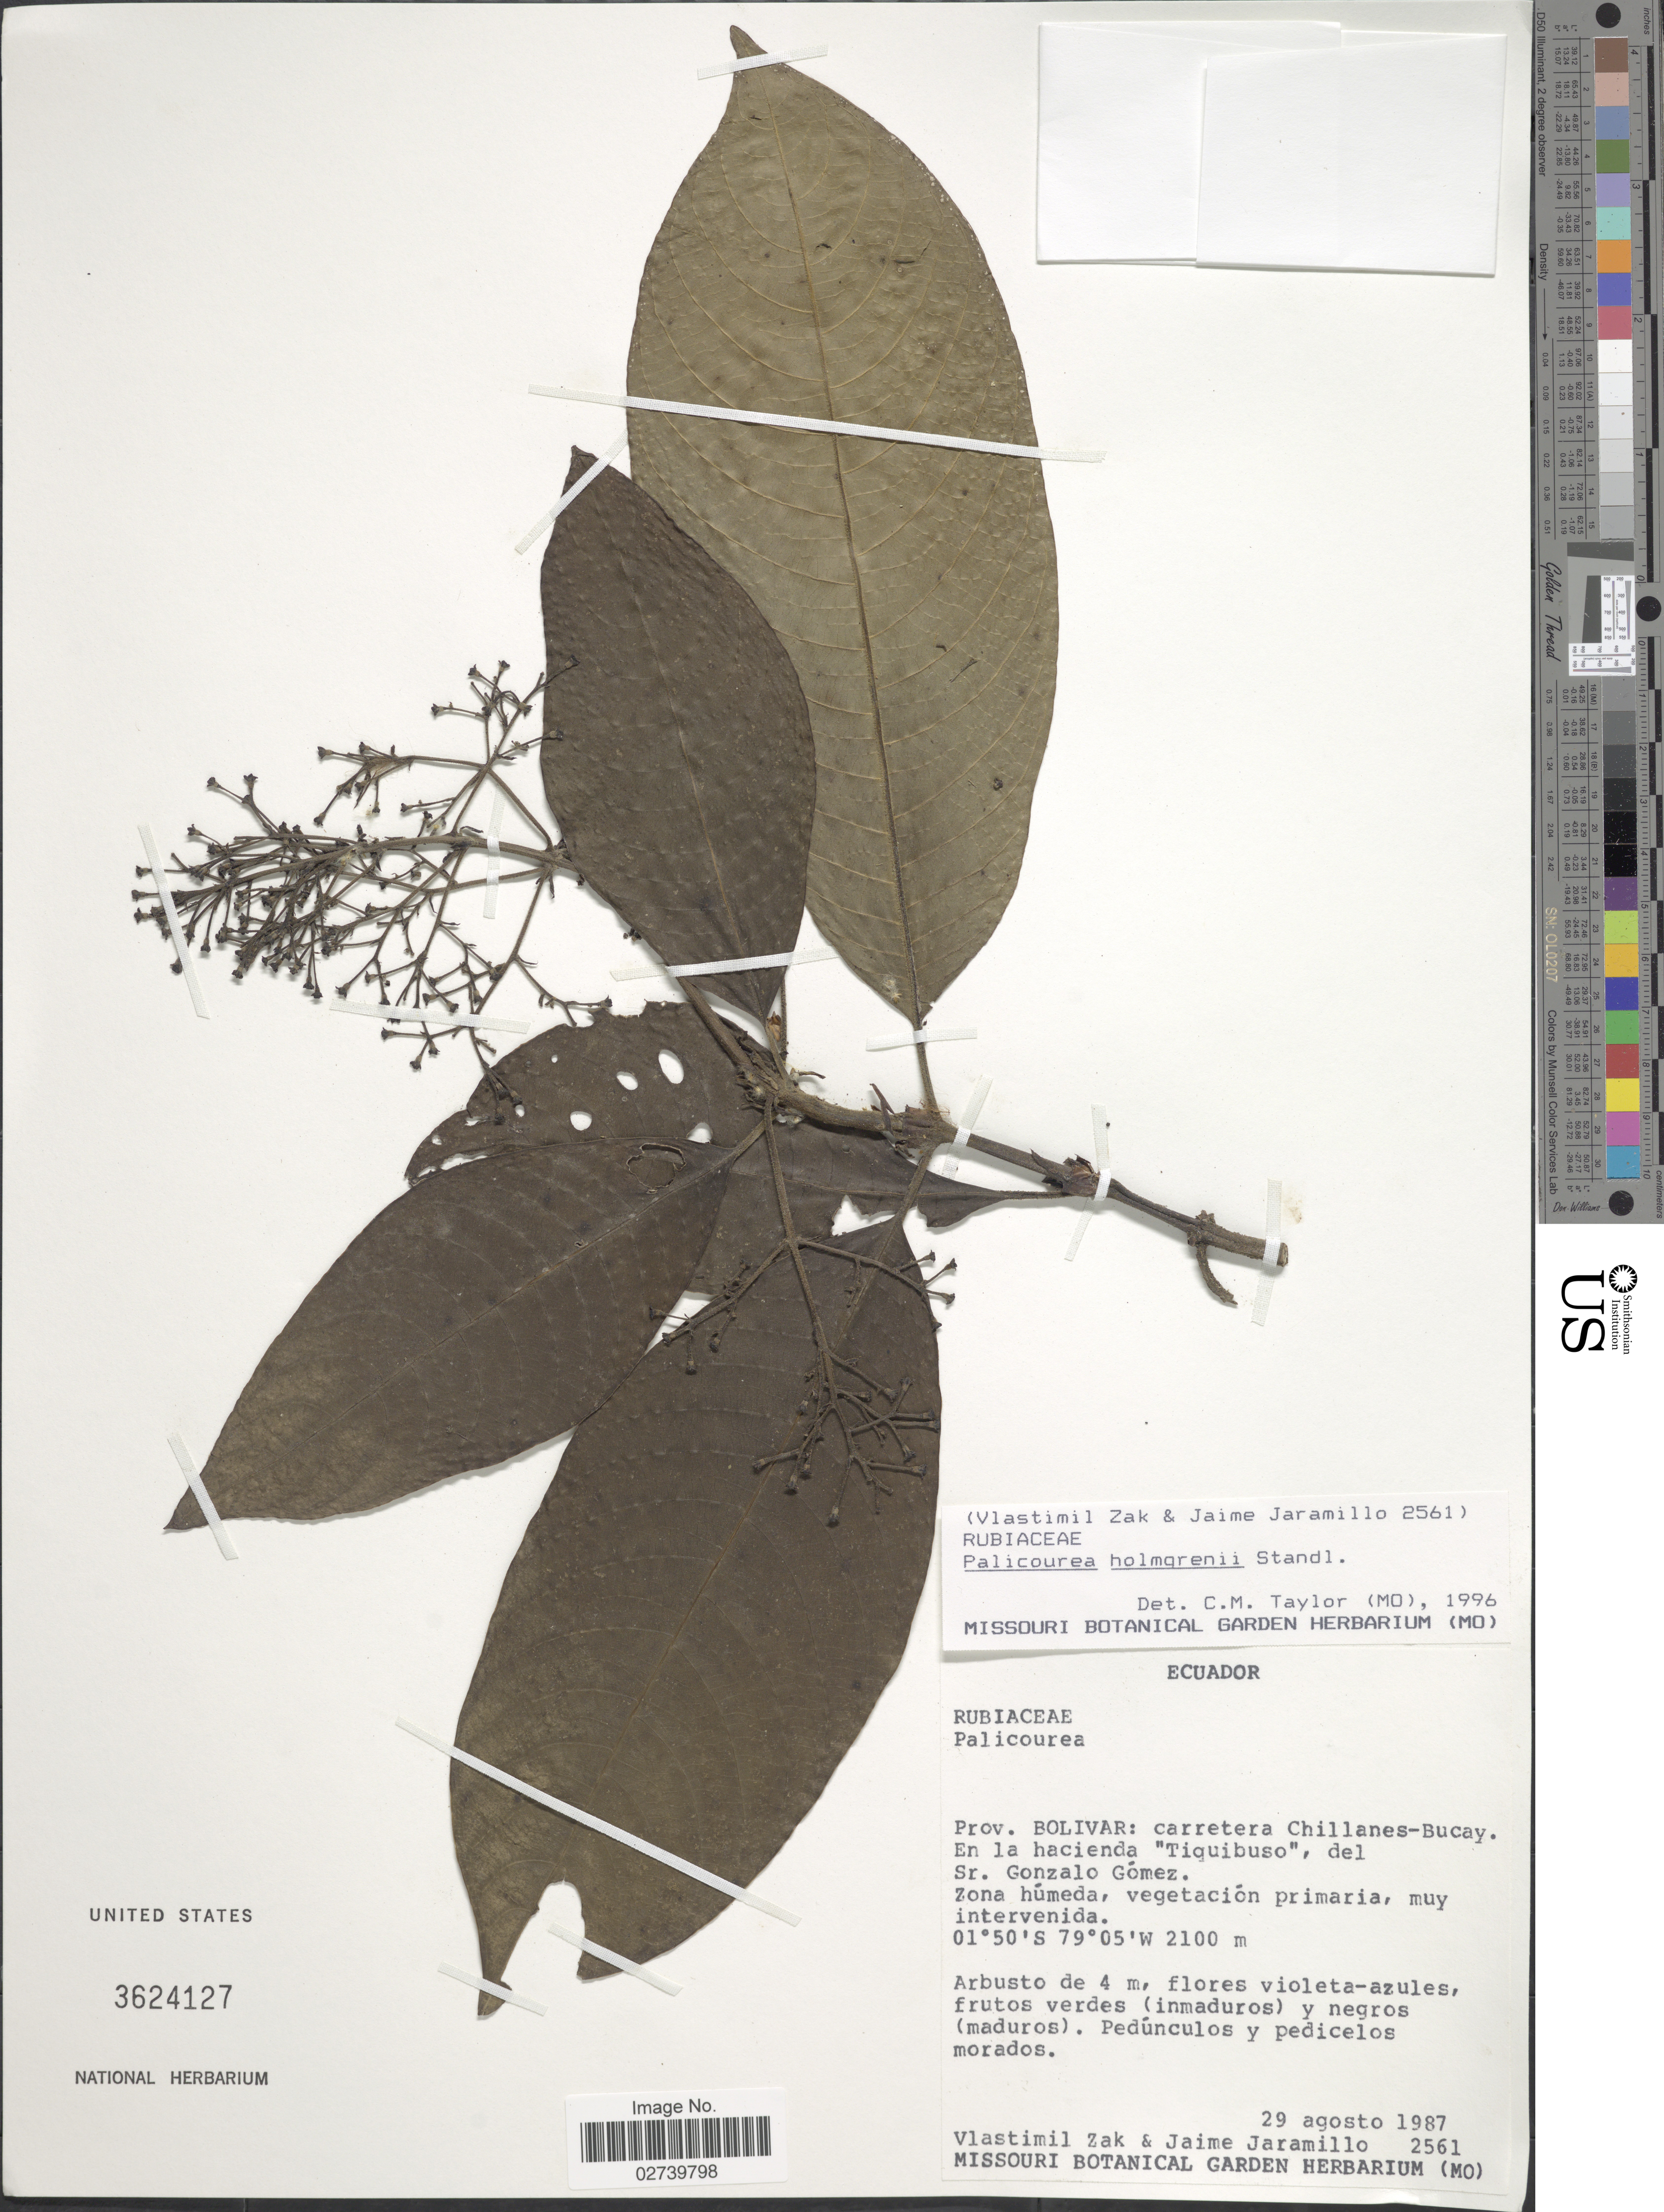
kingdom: Plantae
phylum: Tracheophyta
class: Magnoliopsida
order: Gentianales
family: Rubiaceae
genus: Palicourea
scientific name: Palicourea holmgrenii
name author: Standl.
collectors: V. Zak & J. Jaramillo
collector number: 2561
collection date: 1987-08-29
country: Ecuador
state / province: Bolívar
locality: Carretera Chillanes-Bucay. En la hacienda "Tiquibuso", del Sr. Gonzaldo Gómez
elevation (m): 2100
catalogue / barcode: US 3624127